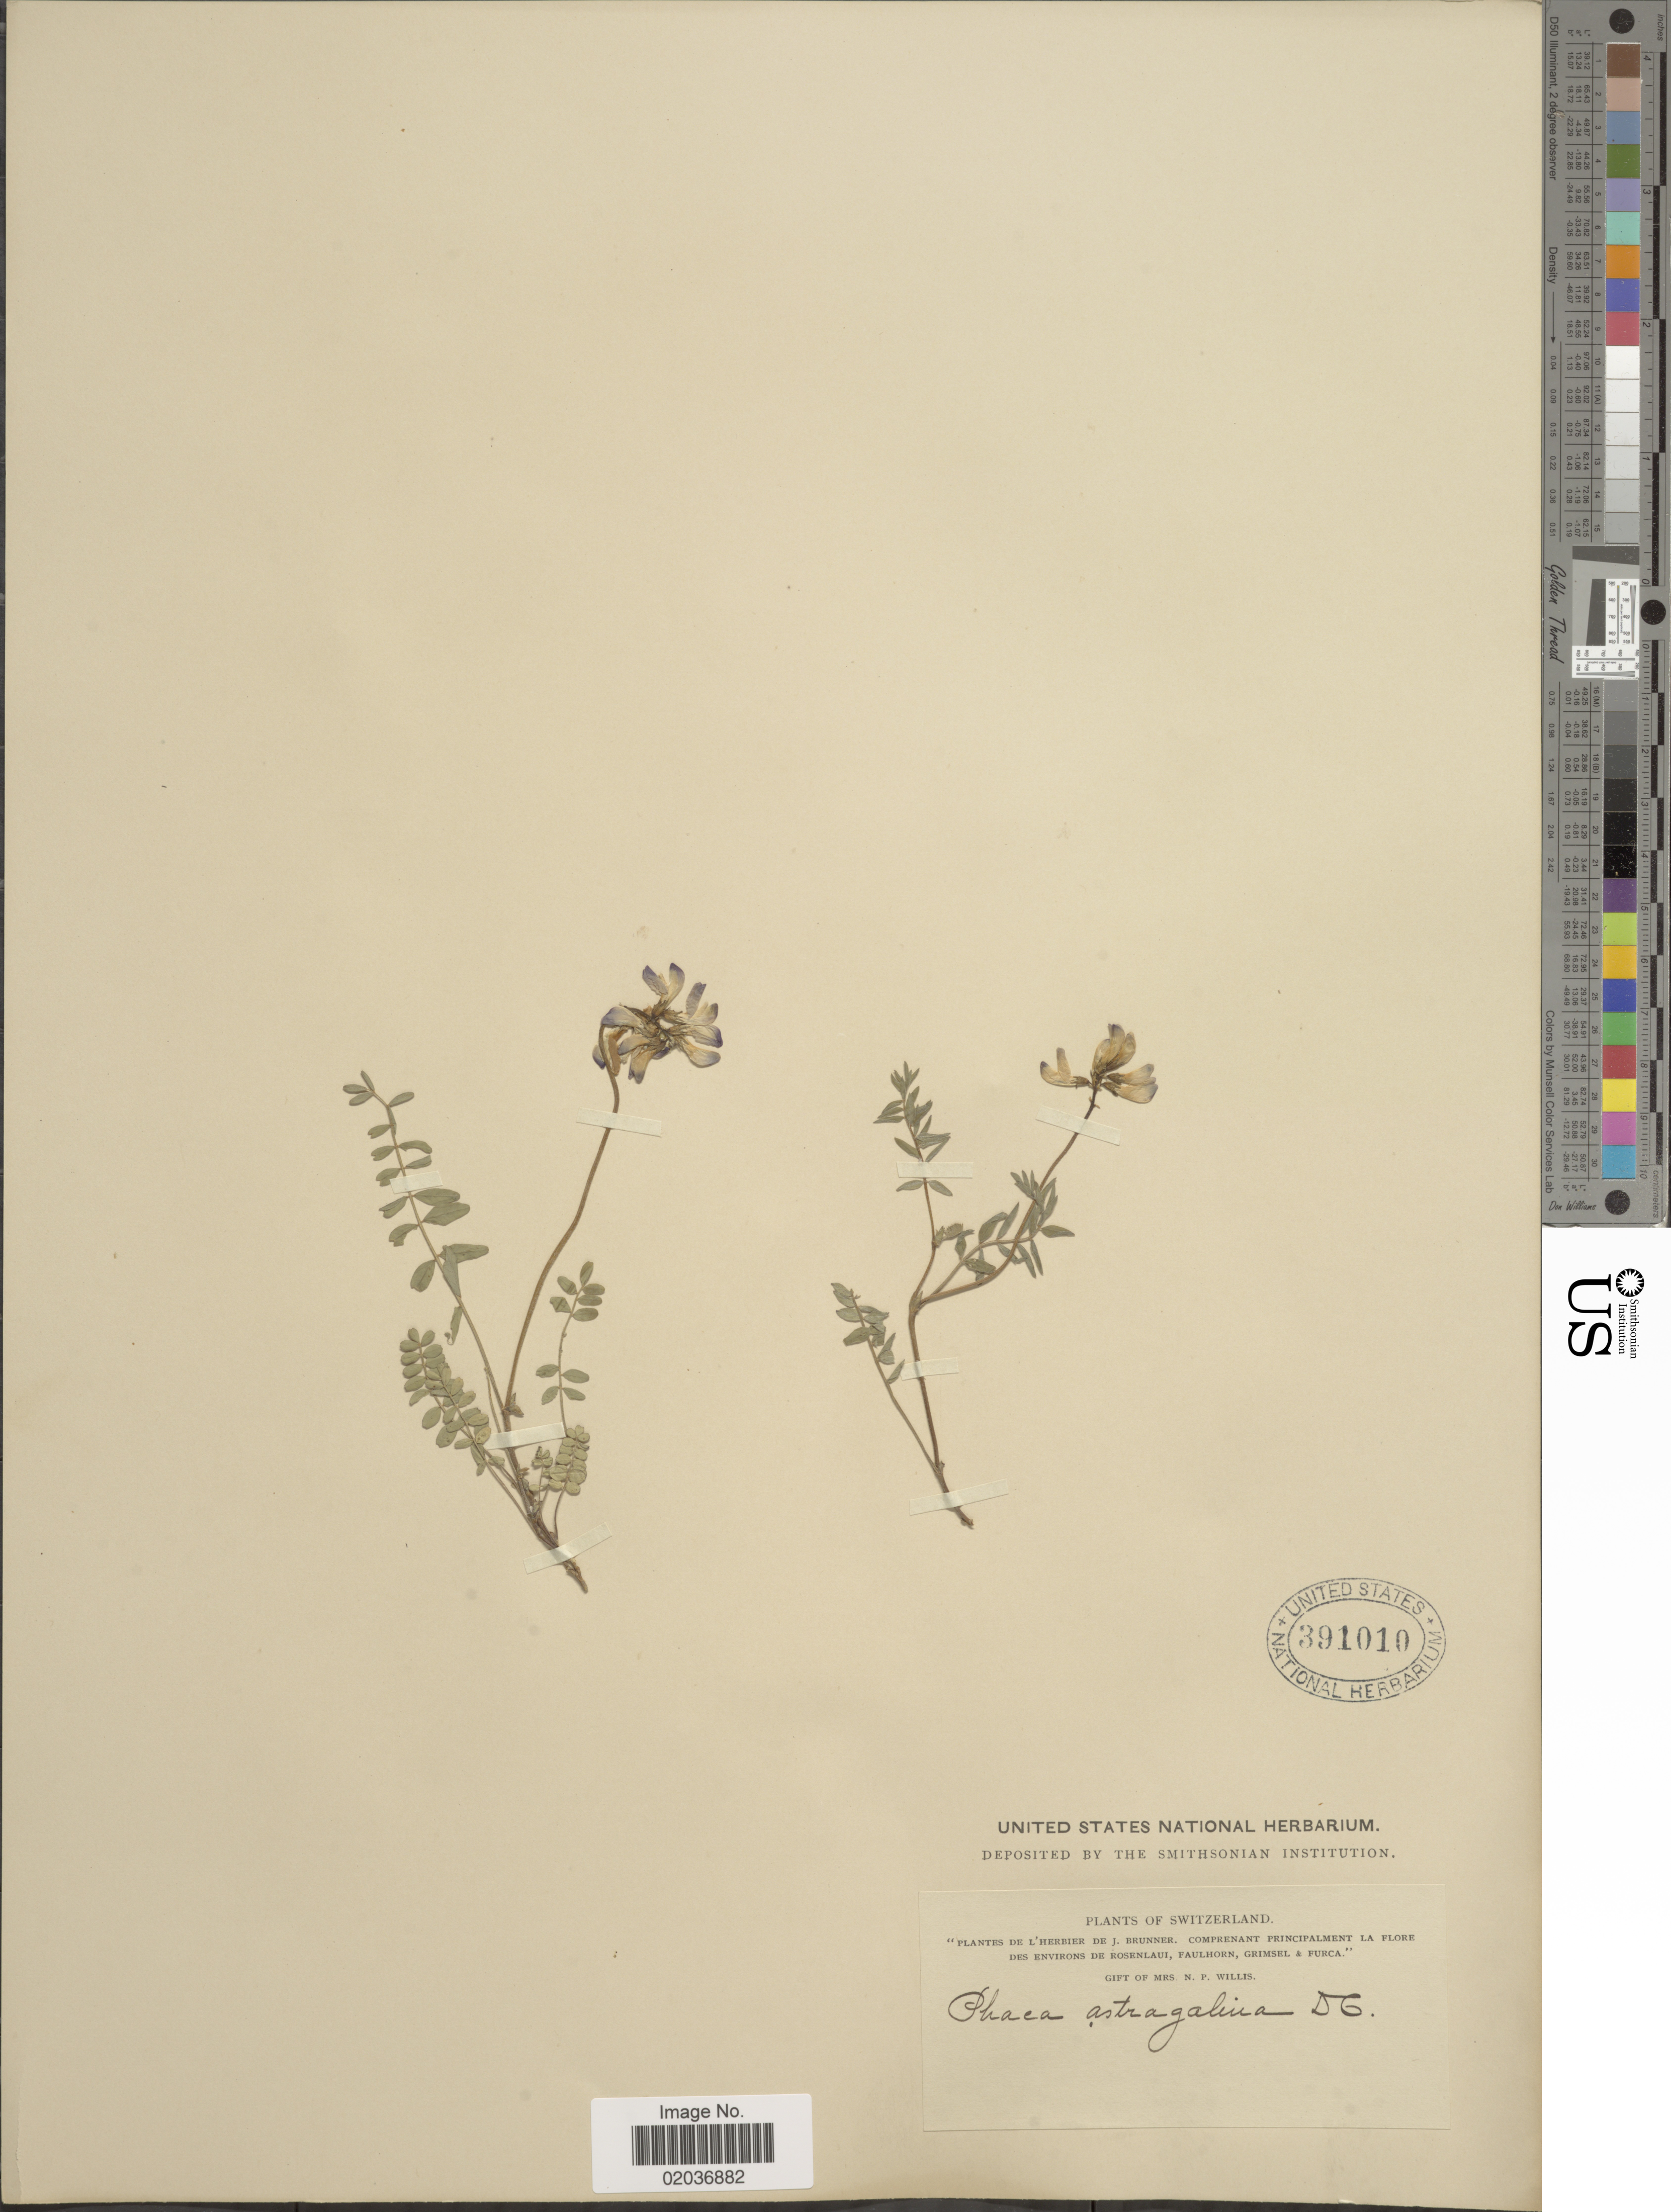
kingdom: Plantae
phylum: Tracheophyta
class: Magnoliopsida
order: Fabales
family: Fabaceae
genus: Astragalus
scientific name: Astragalus alpinus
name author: L.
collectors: ex herb. J. Brunner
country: Switzerland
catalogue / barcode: US 391010